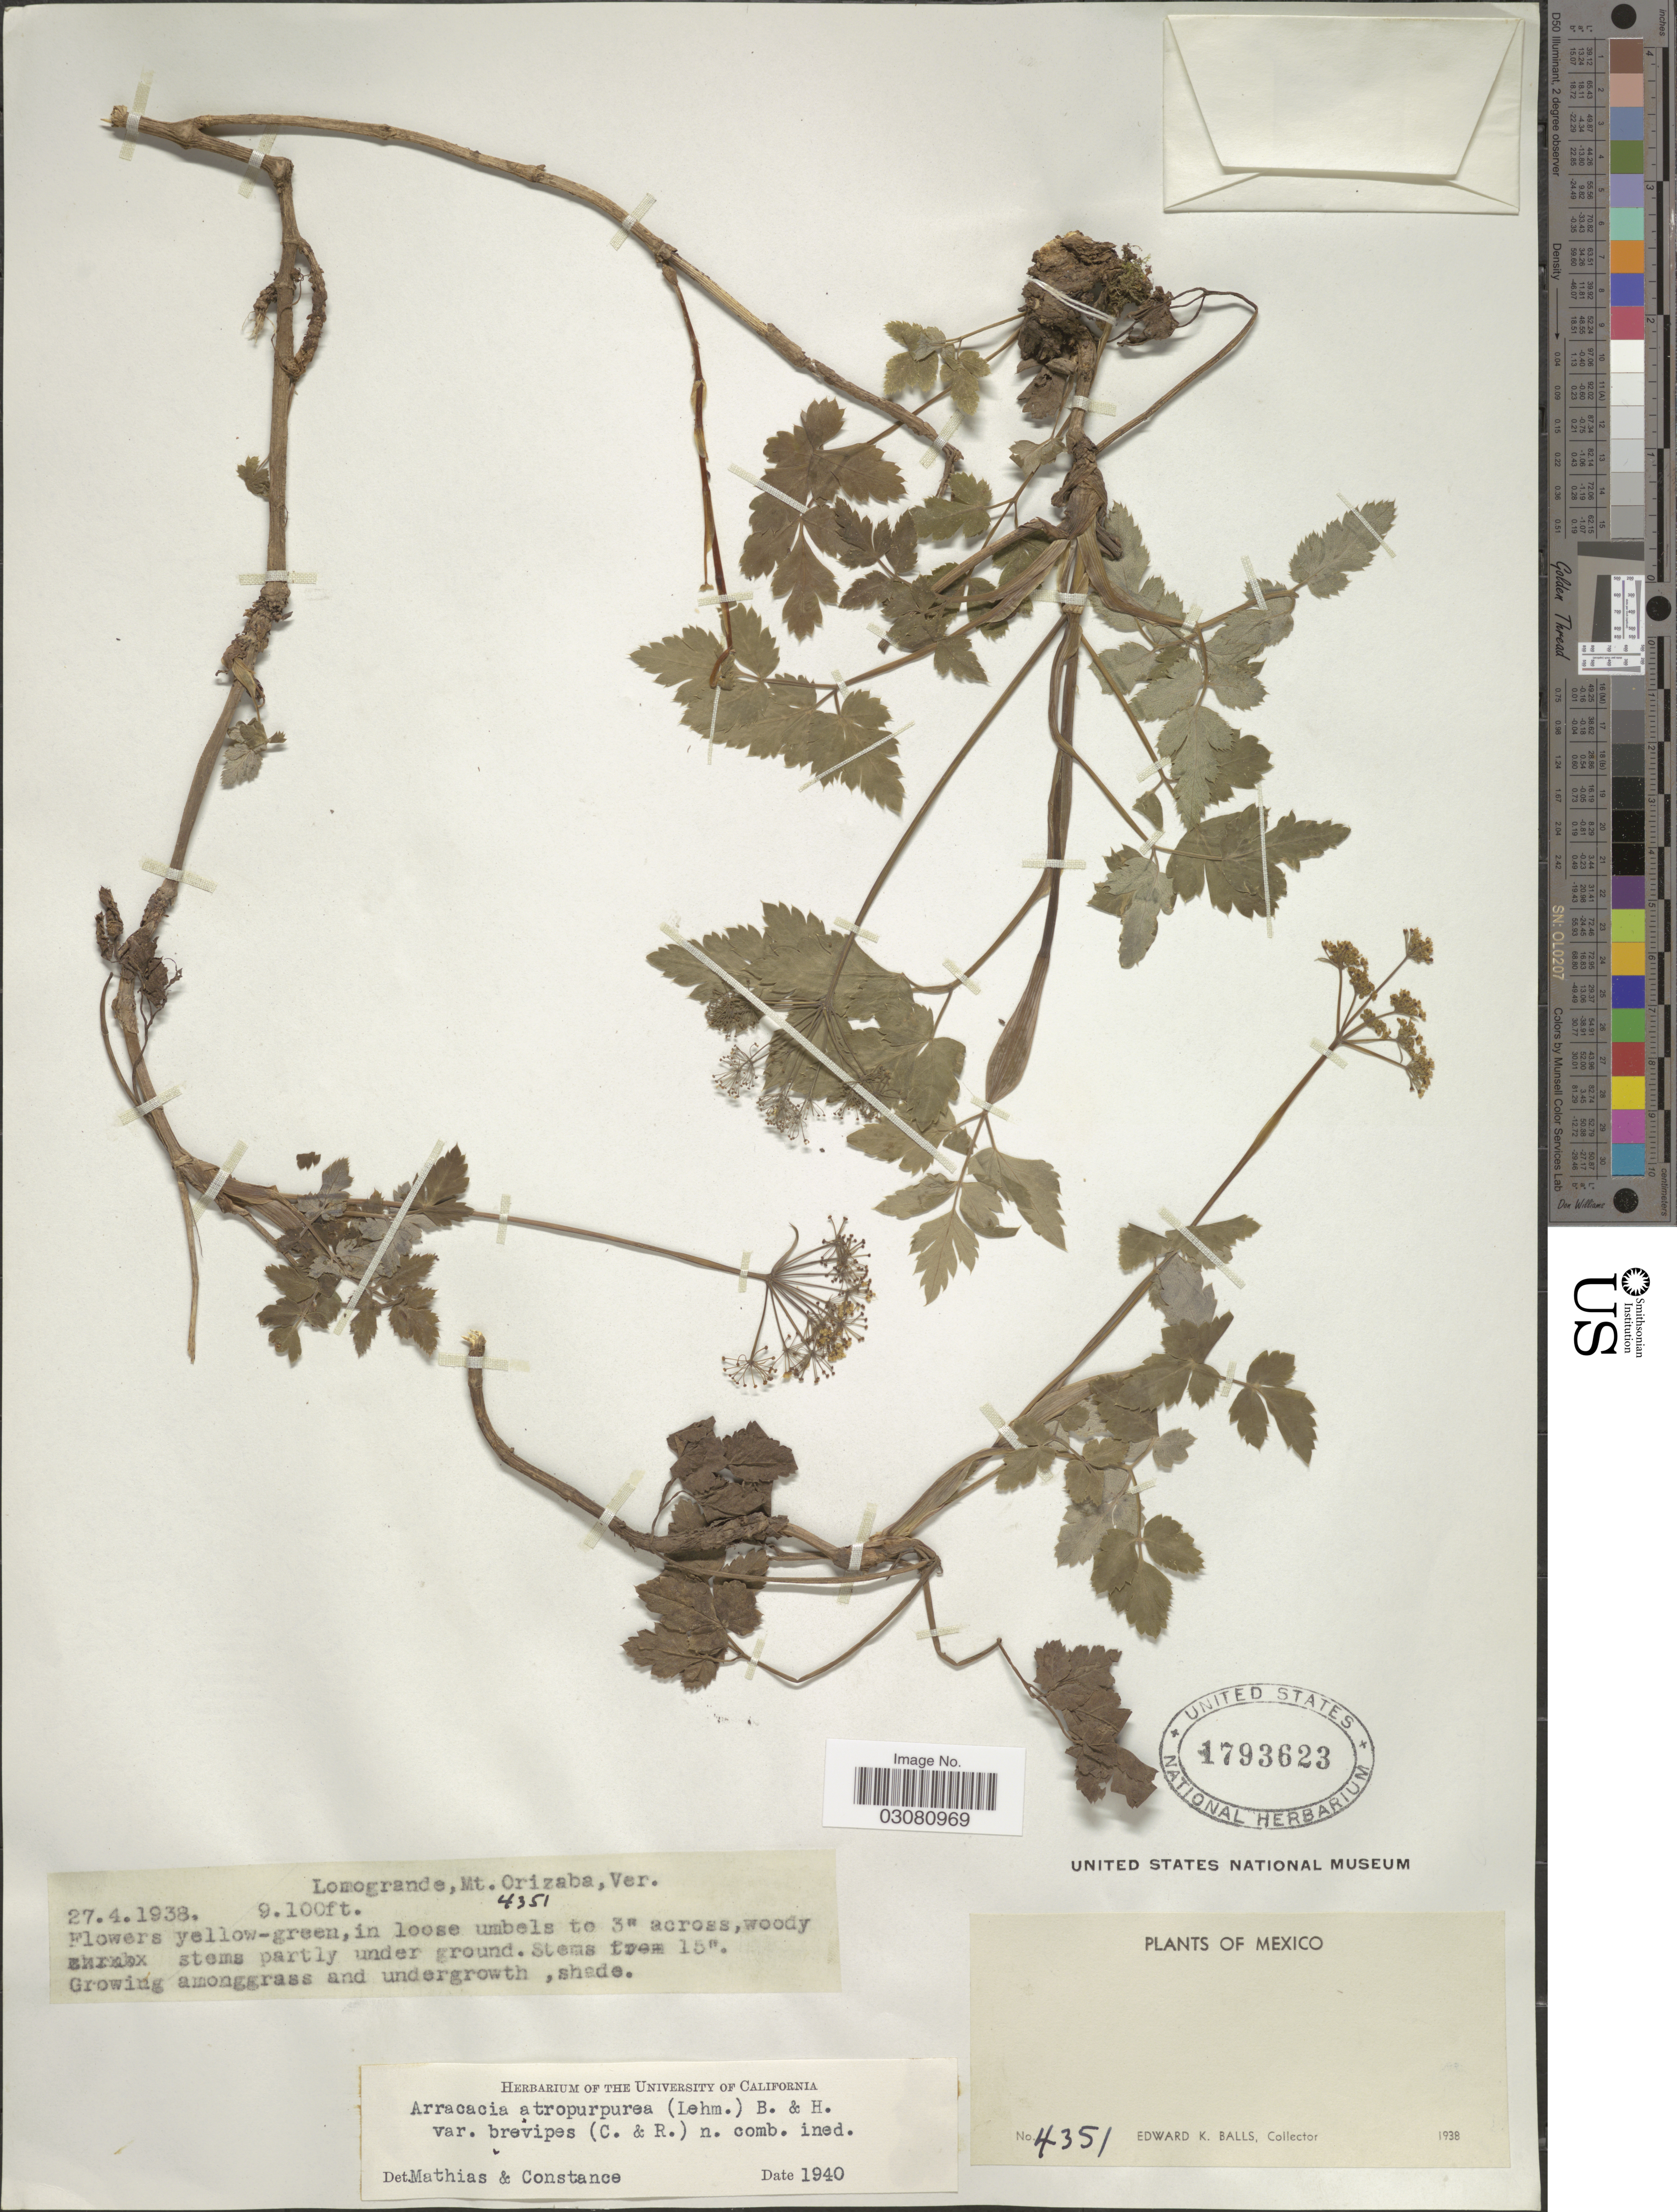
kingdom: Plantae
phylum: Tracheophyta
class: Magnoliopsida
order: Apiales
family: Apiaceae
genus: Arracacia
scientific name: Arracacia atropurpurea var. brevipes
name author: (J.M. Coult. & Rose) Mathias & Constance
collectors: E. K. Balls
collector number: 4351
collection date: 1938-04-27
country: Mexico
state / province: Veracruz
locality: Lomogrande, Mt. Orizaba, Ver.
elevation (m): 2774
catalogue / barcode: US 1793623